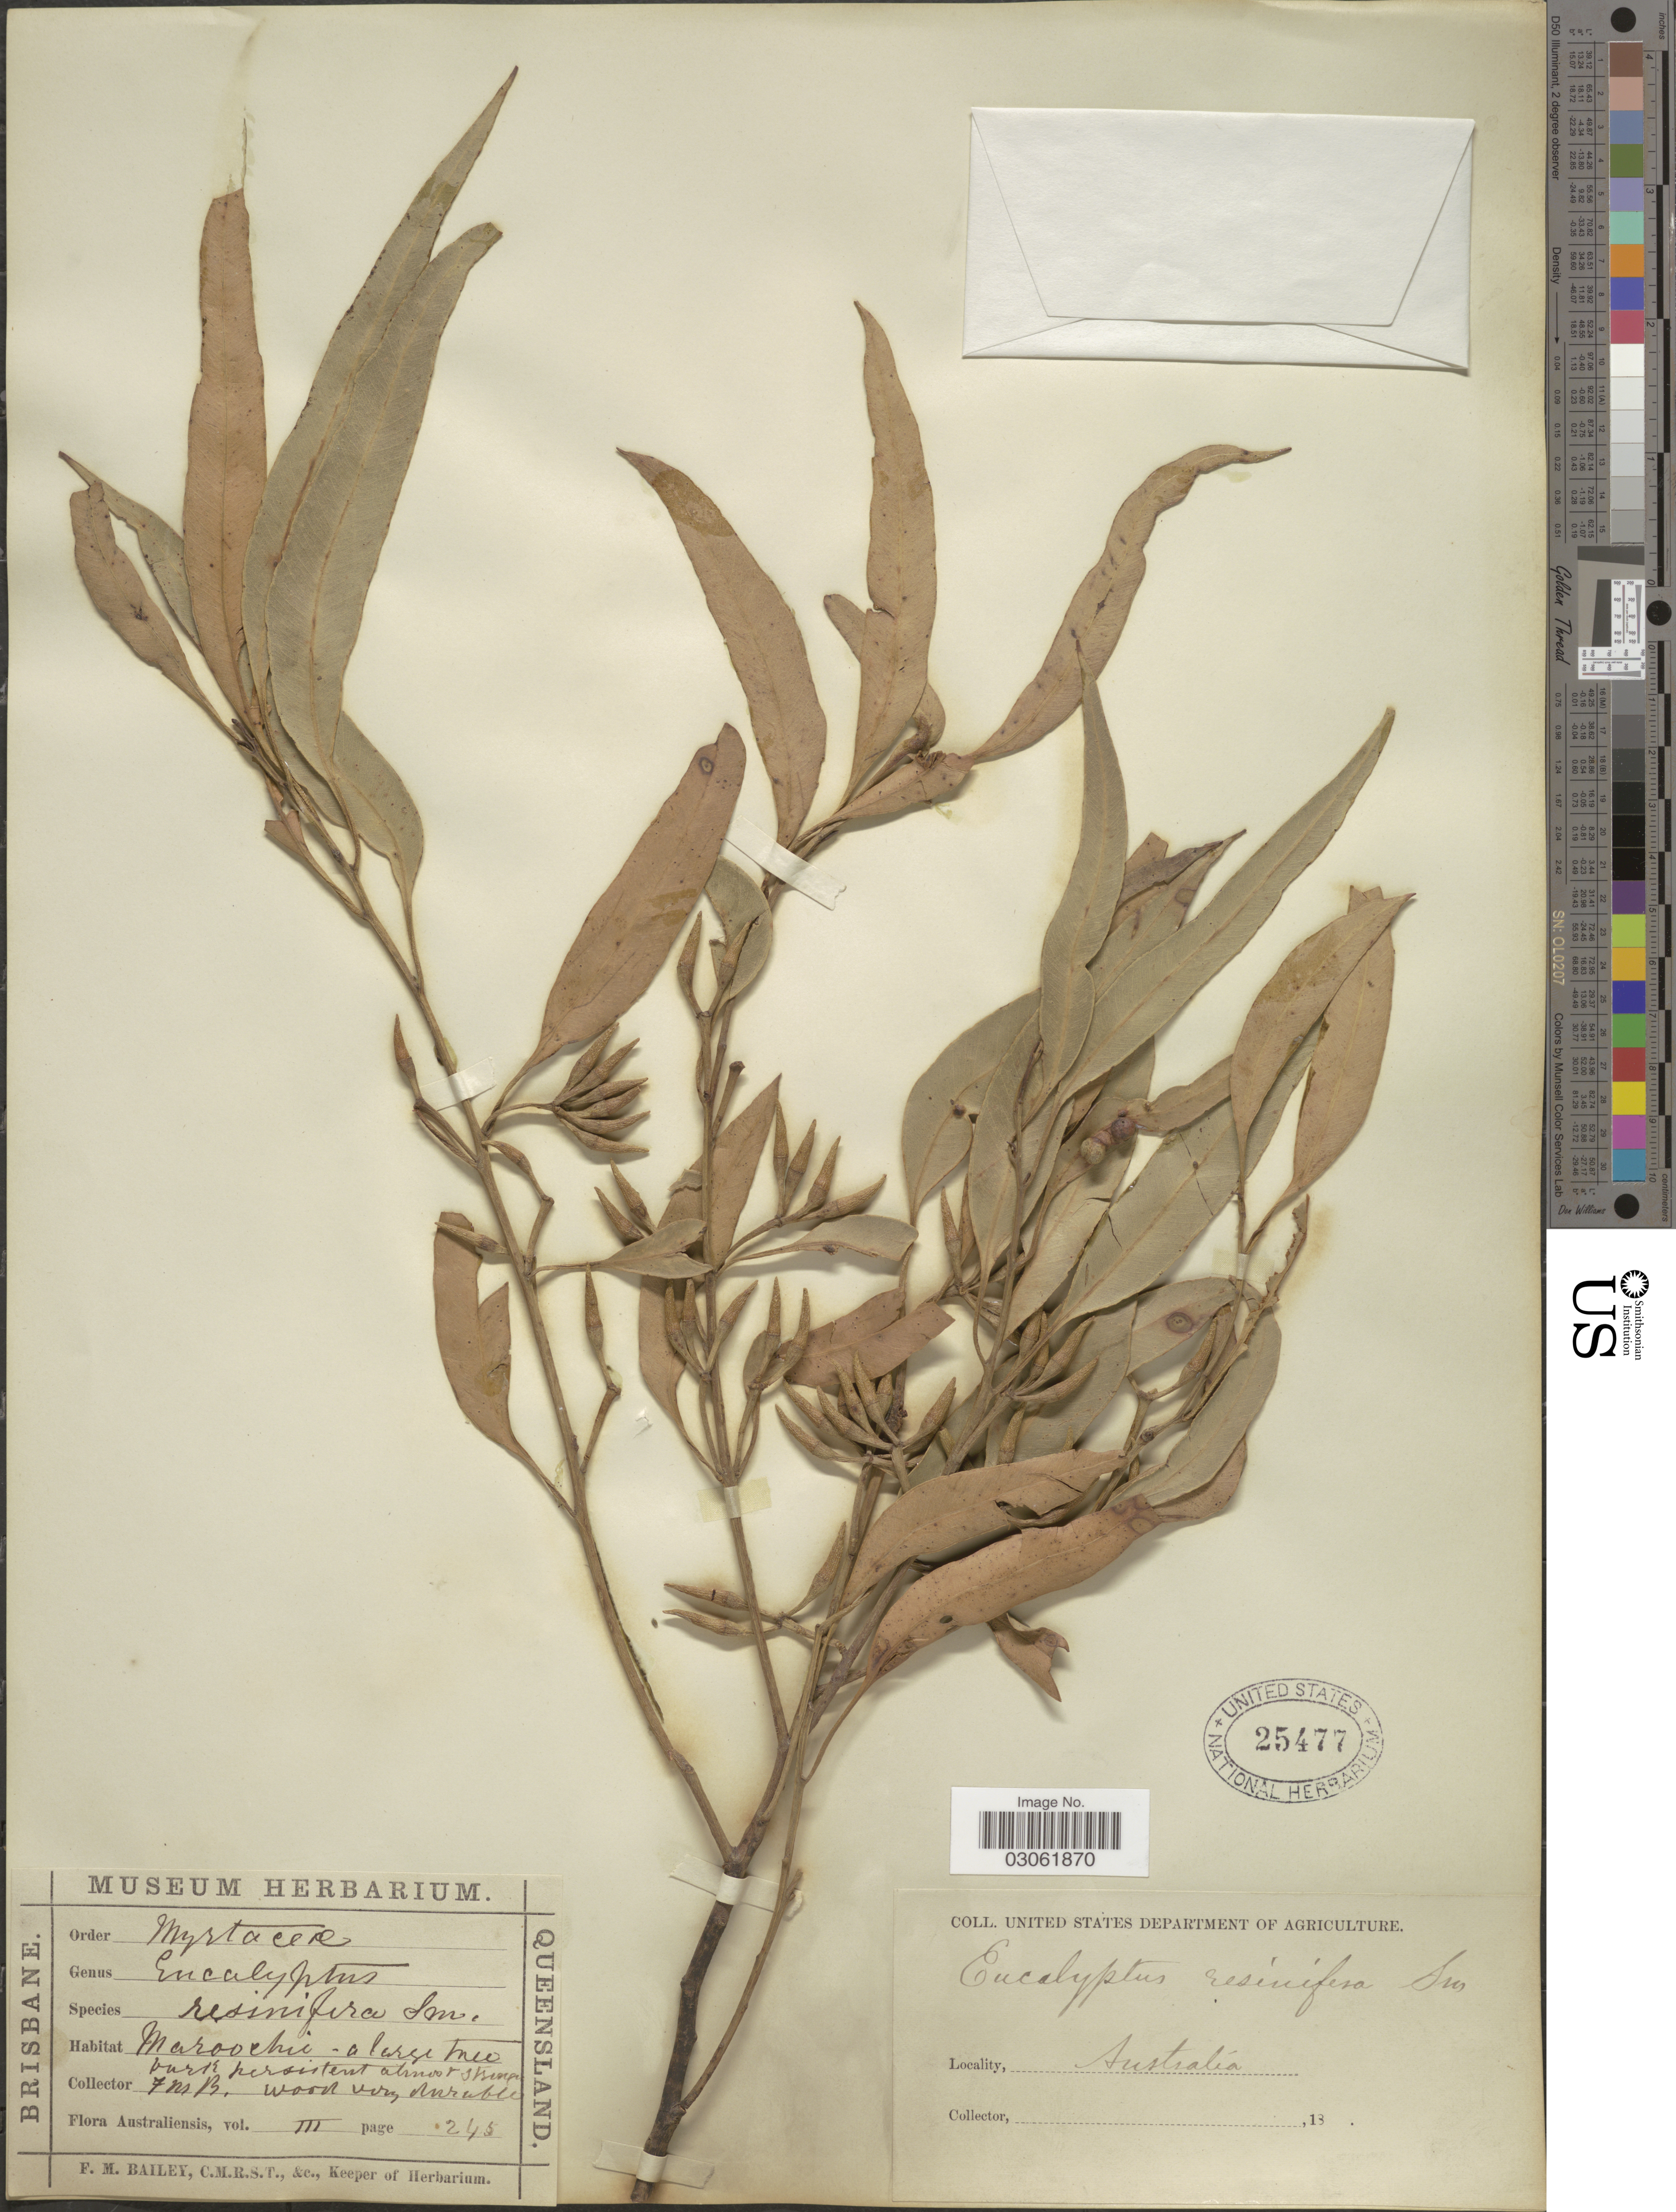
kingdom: Plantae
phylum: Tracheophyta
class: Magnoliopsida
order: Myrtales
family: Myrtaceae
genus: Eucalyptus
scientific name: Eucalyptus resinifera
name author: J. White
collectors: F. M. Bailey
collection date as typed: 18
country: Australia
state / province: Queensland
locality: Maroochi.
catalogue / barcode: US 25477